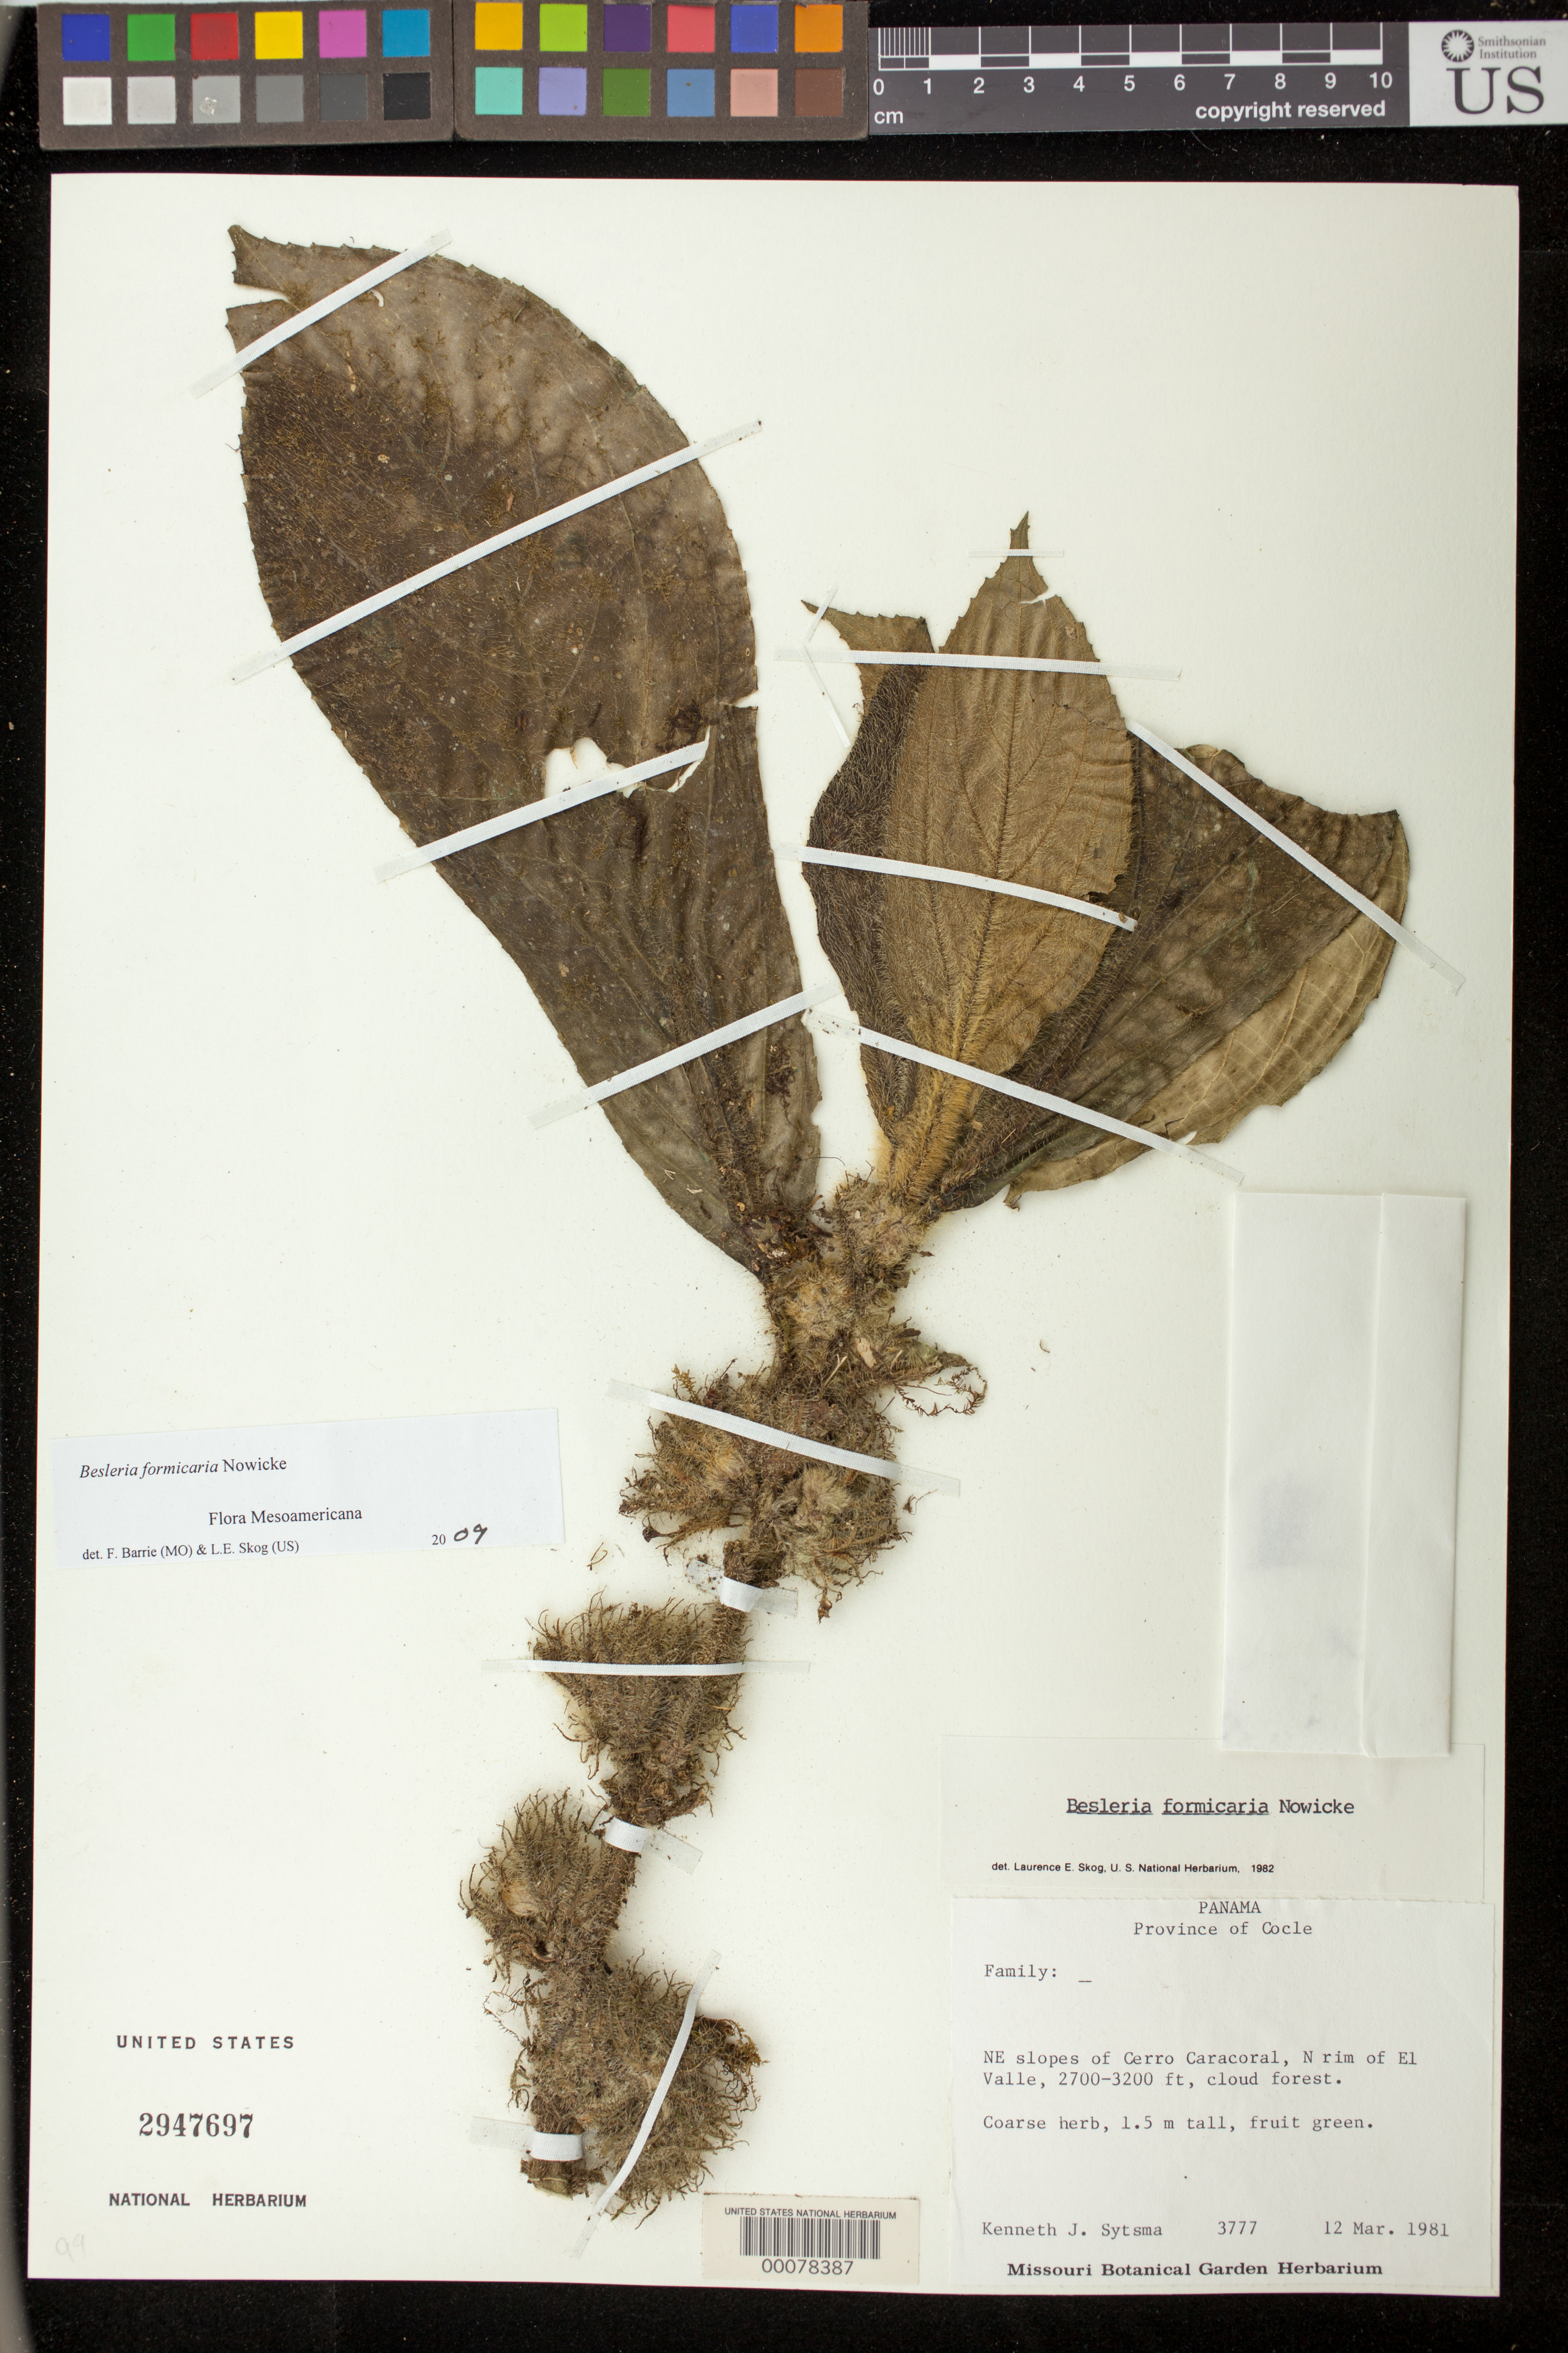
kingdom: Plantae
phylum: Tracheophyta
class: Magnoliopsida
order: Lamiales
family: Gesneriaceae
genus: Besleria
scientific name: Besleria formicaria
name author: Nowicke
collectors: K. J. Sytsma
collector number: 3777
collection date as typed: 12 Mar 1981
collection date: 1981-03-12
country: Panama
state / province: Coclé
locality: NE slopes of Cerro Caracoral, N rim of El Valle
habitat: Cloud forest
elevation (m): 823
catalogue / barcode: US 2899278